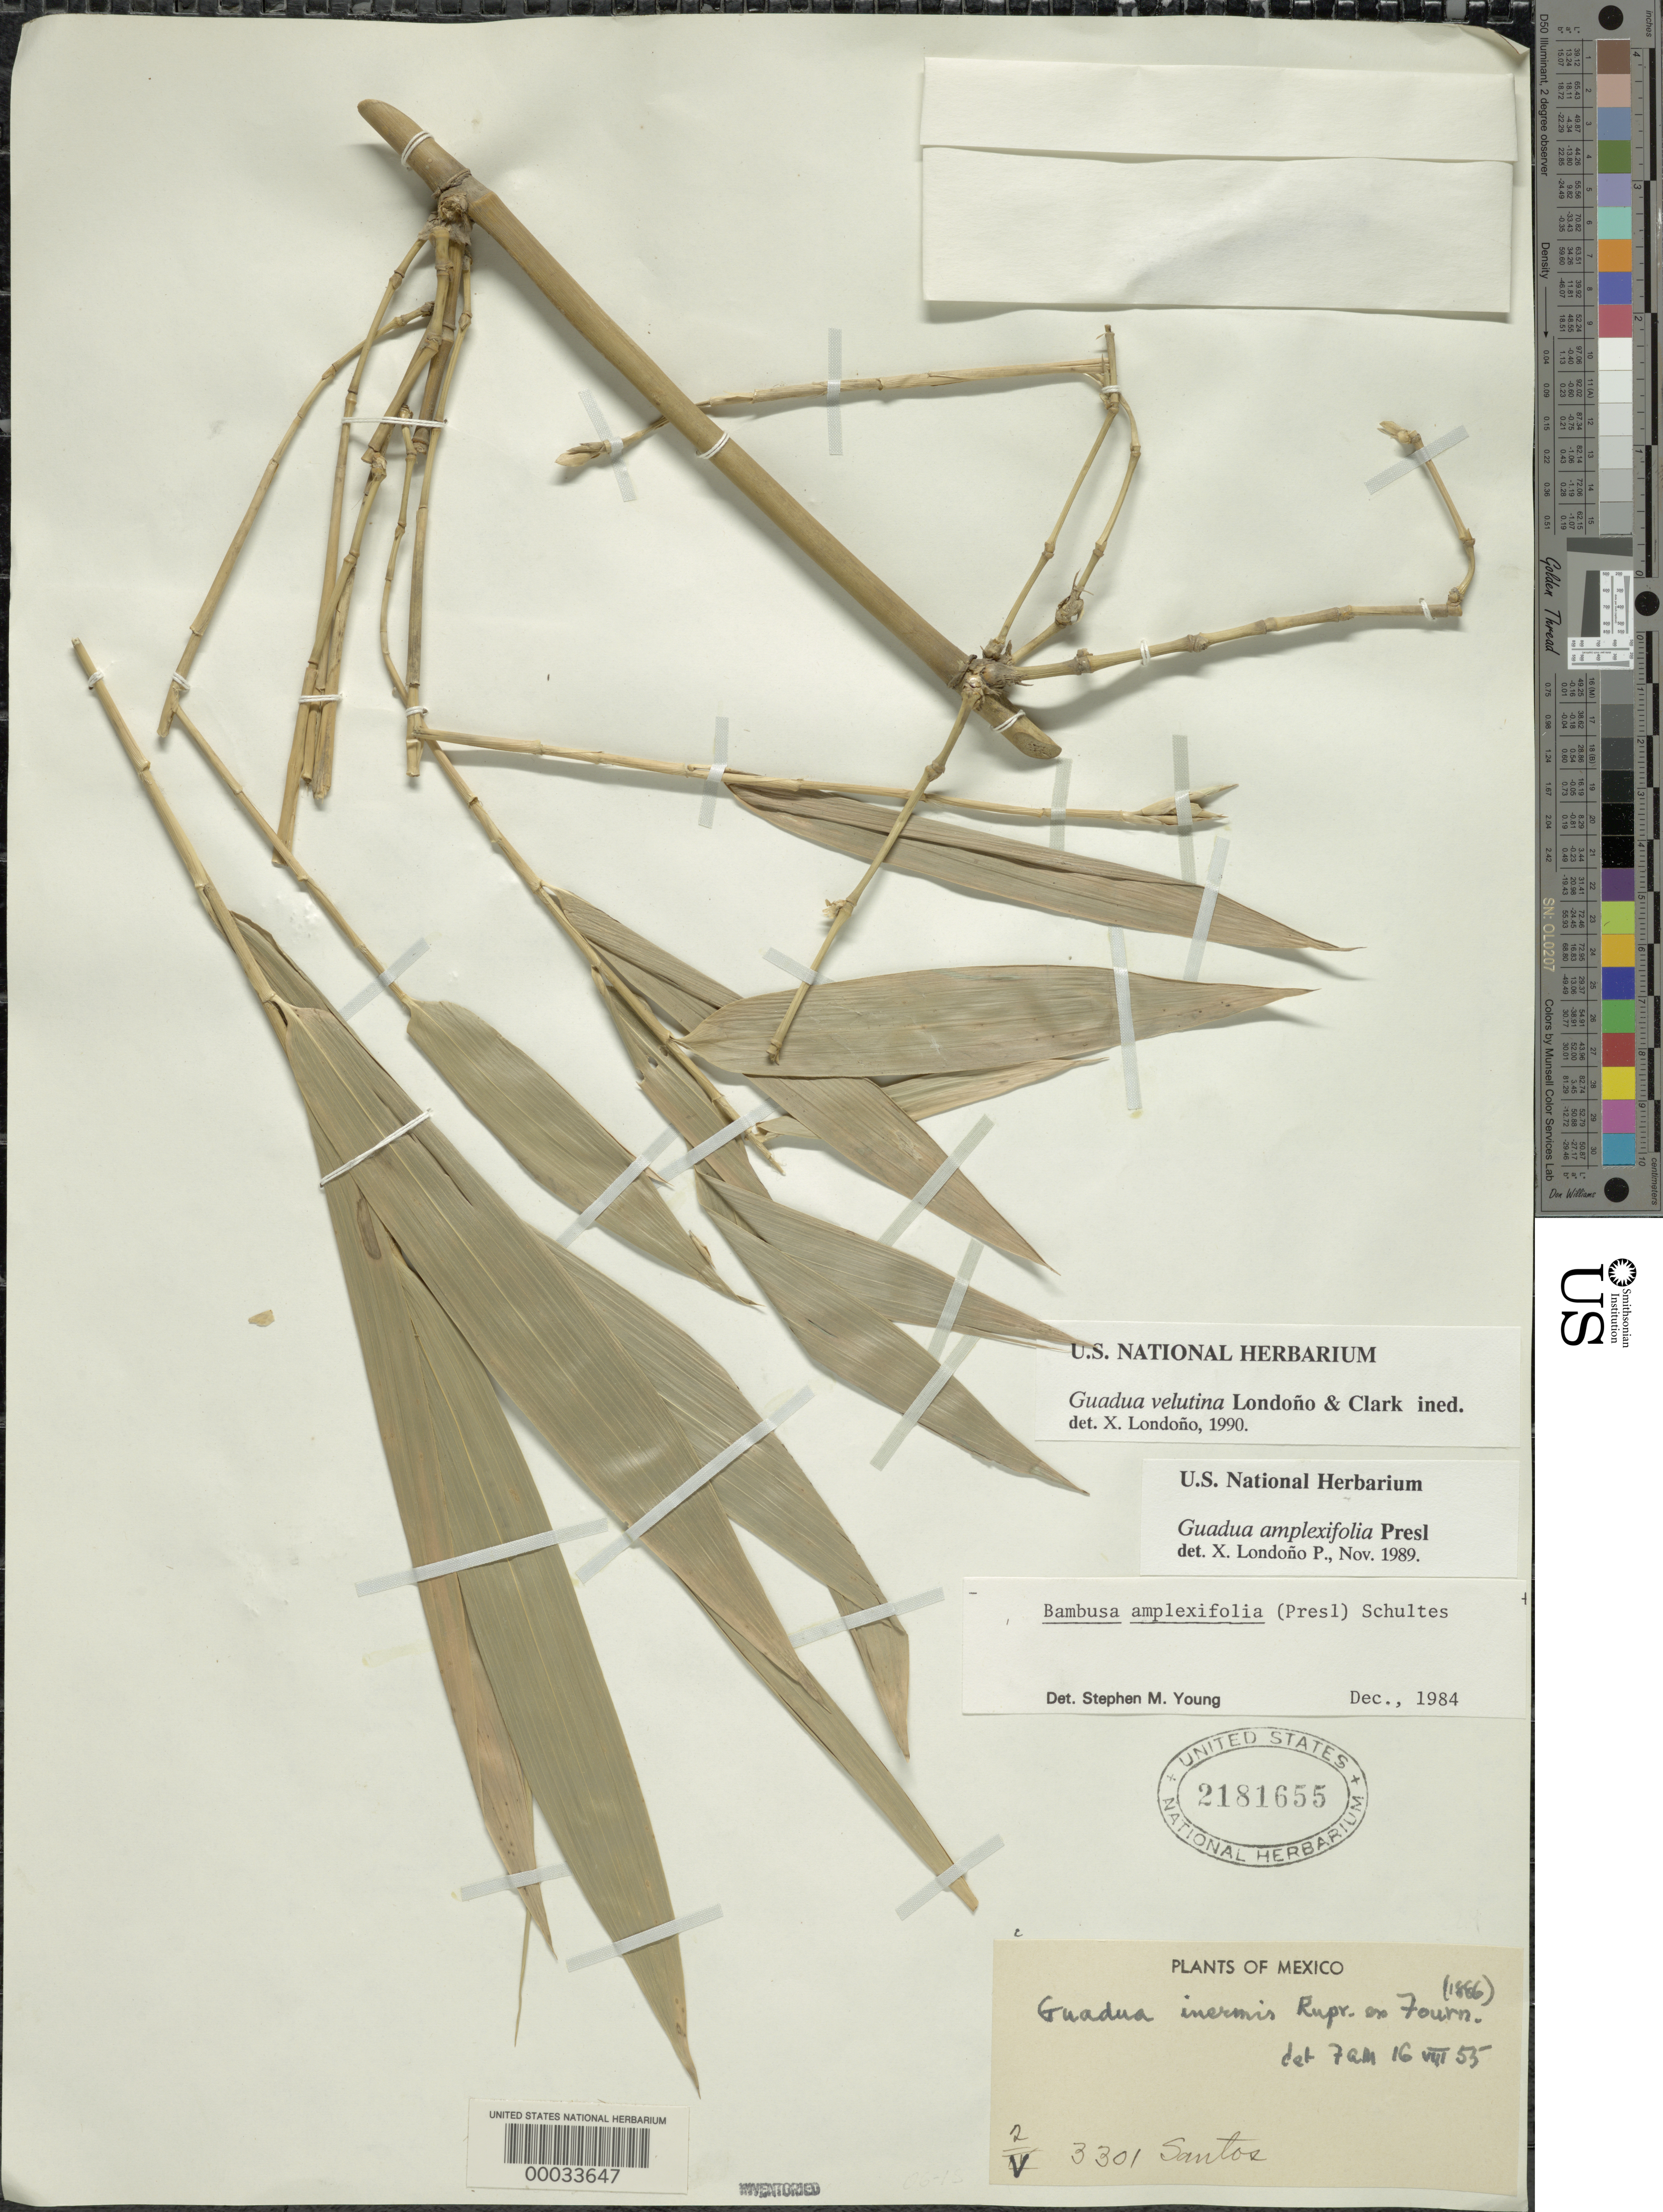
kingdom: Plantae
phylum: Tracheophyta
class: Liliopsida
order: Poales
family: Poaceae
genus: Guadua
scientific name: Guadua velutina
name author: Londoño & L.G. Clark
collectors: J. V. Santos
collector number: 3301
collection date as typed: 18 Aug 1944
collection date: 1944-08-18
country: Mexico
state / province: Oaxaca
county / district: San Juan Bautista Tuxtepec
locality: Tuxtepec mun. (?), el rancho de la guadalape e side of rio de papaloapan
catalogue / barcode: US 2181655